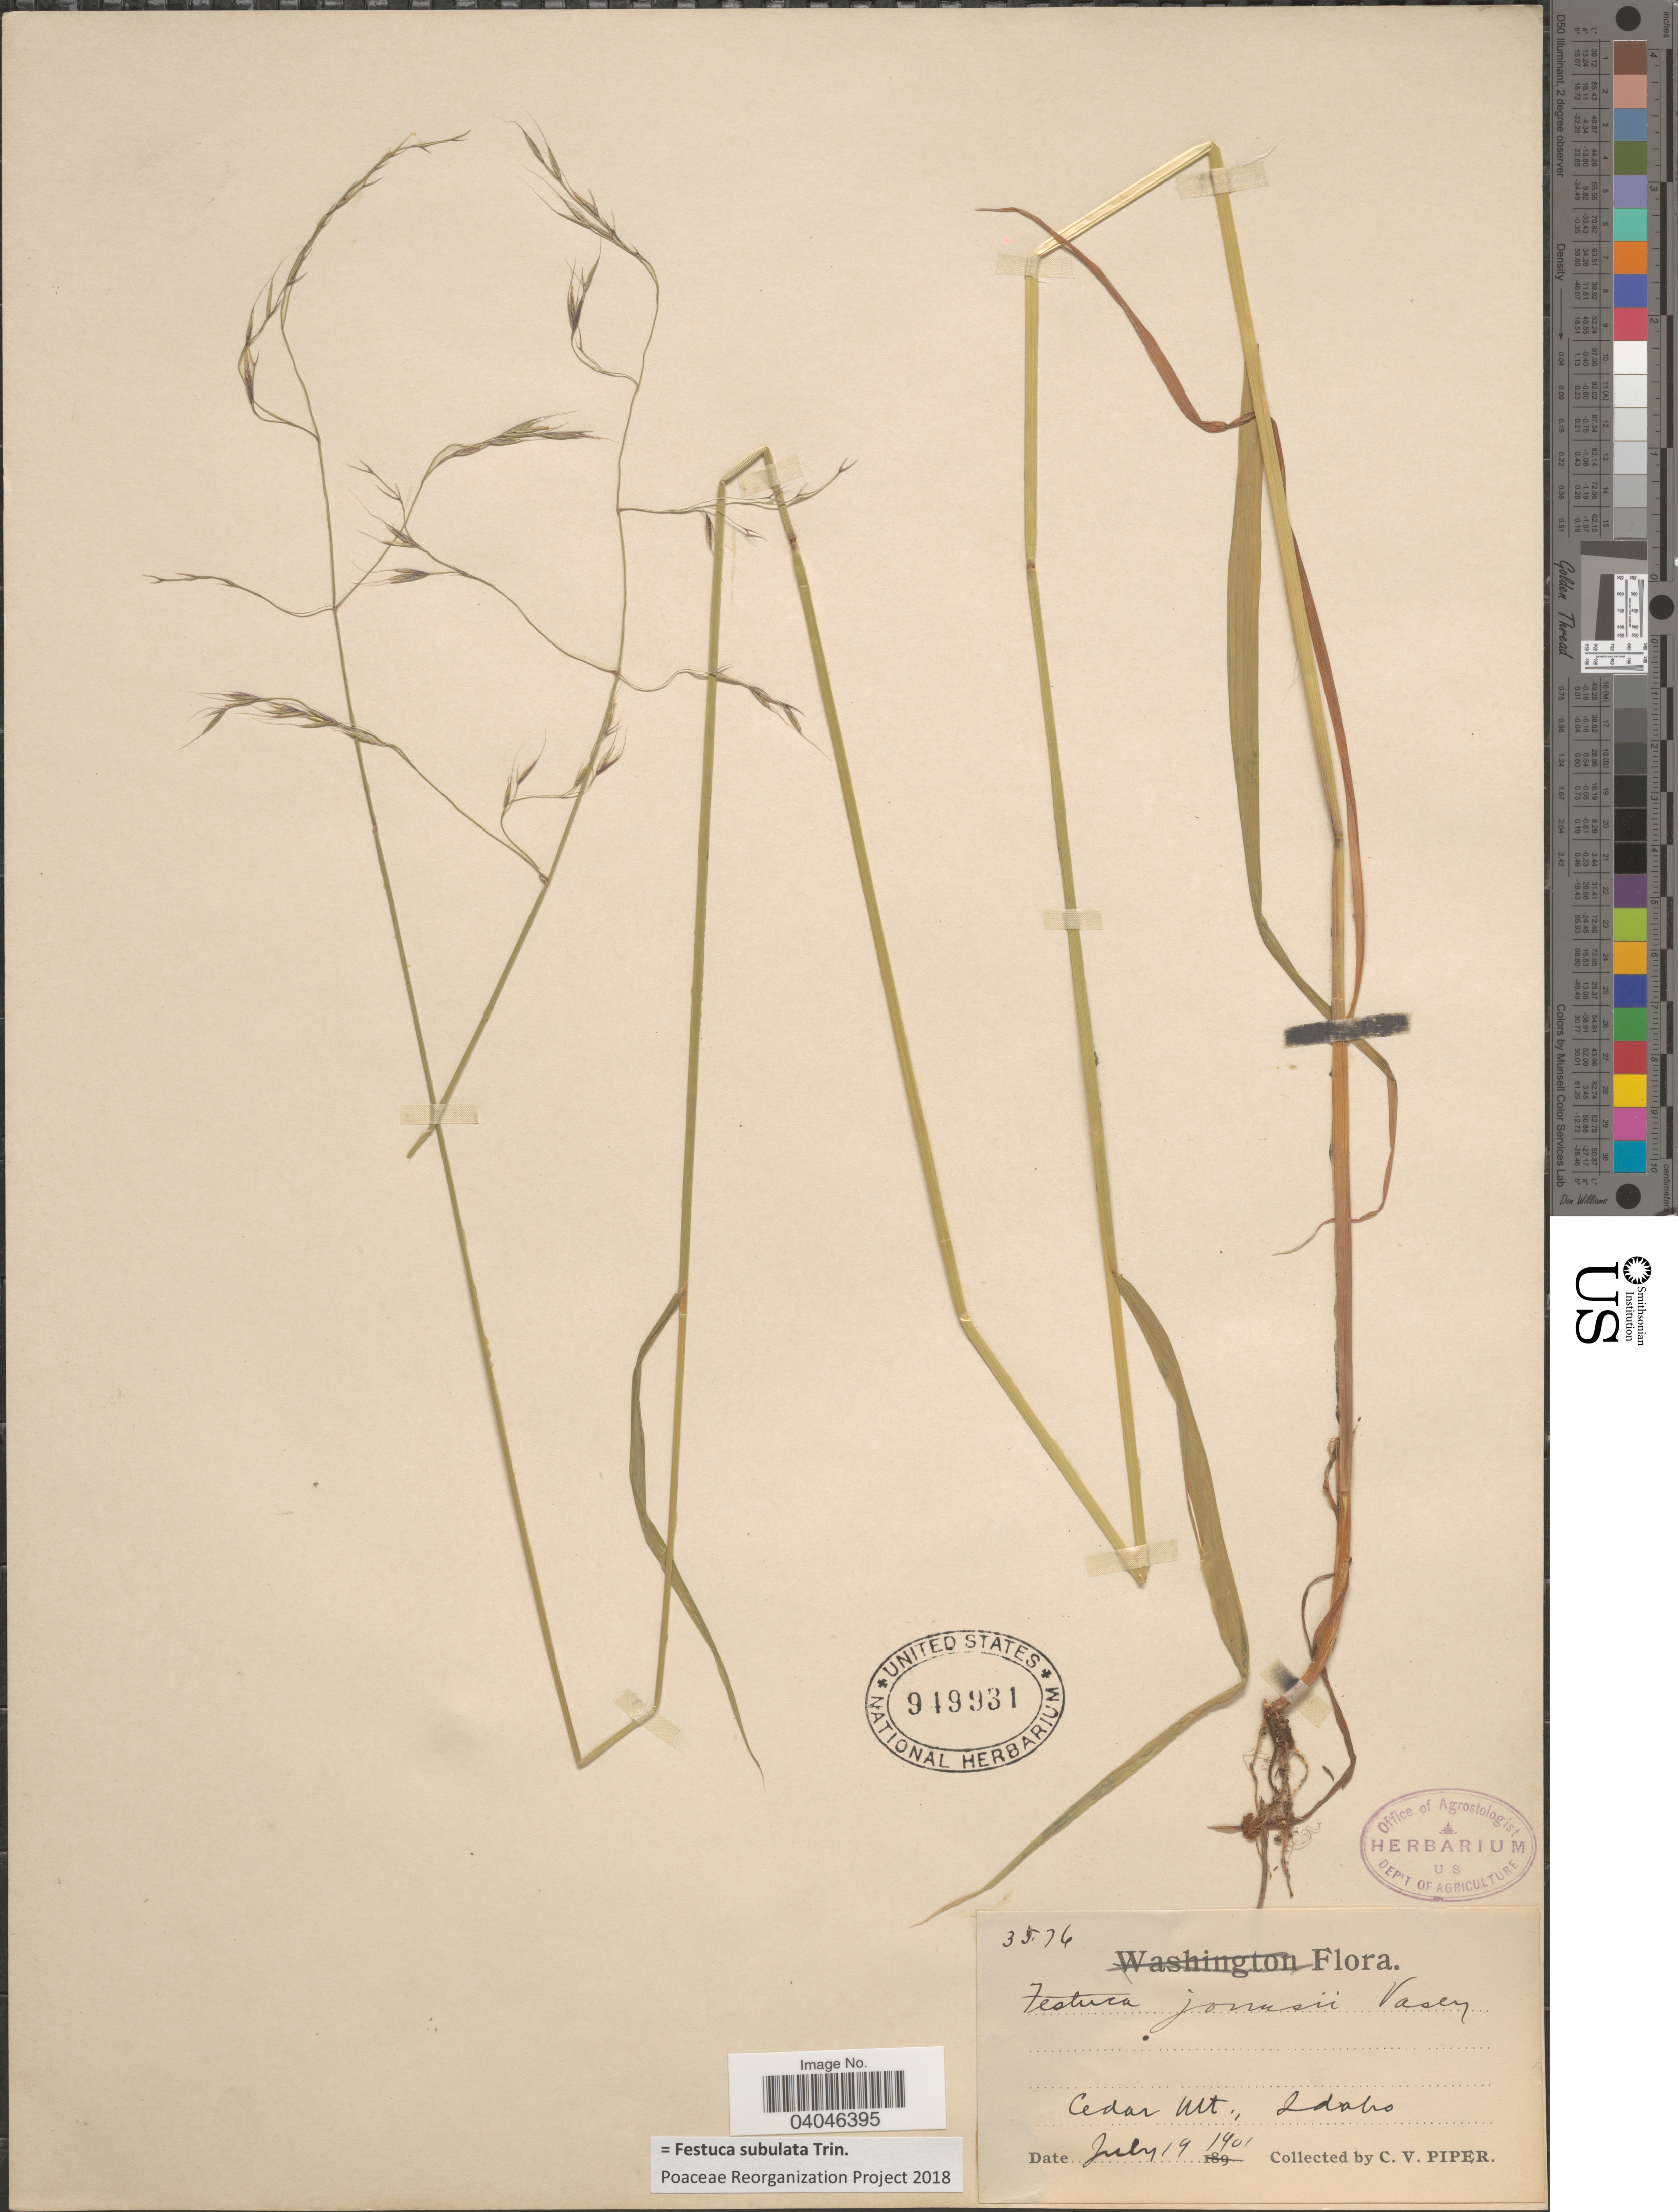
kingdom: Plantae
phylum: Tracheophyta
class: Liliopsida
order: Poales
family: Poaceae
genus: Festuca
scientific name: Festuca subulata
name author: Trin.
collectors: C. V. Piper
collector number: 3576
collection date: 1901-07-19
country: United States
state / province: Idaho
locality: Cedar Mt.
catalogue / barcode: US 949931